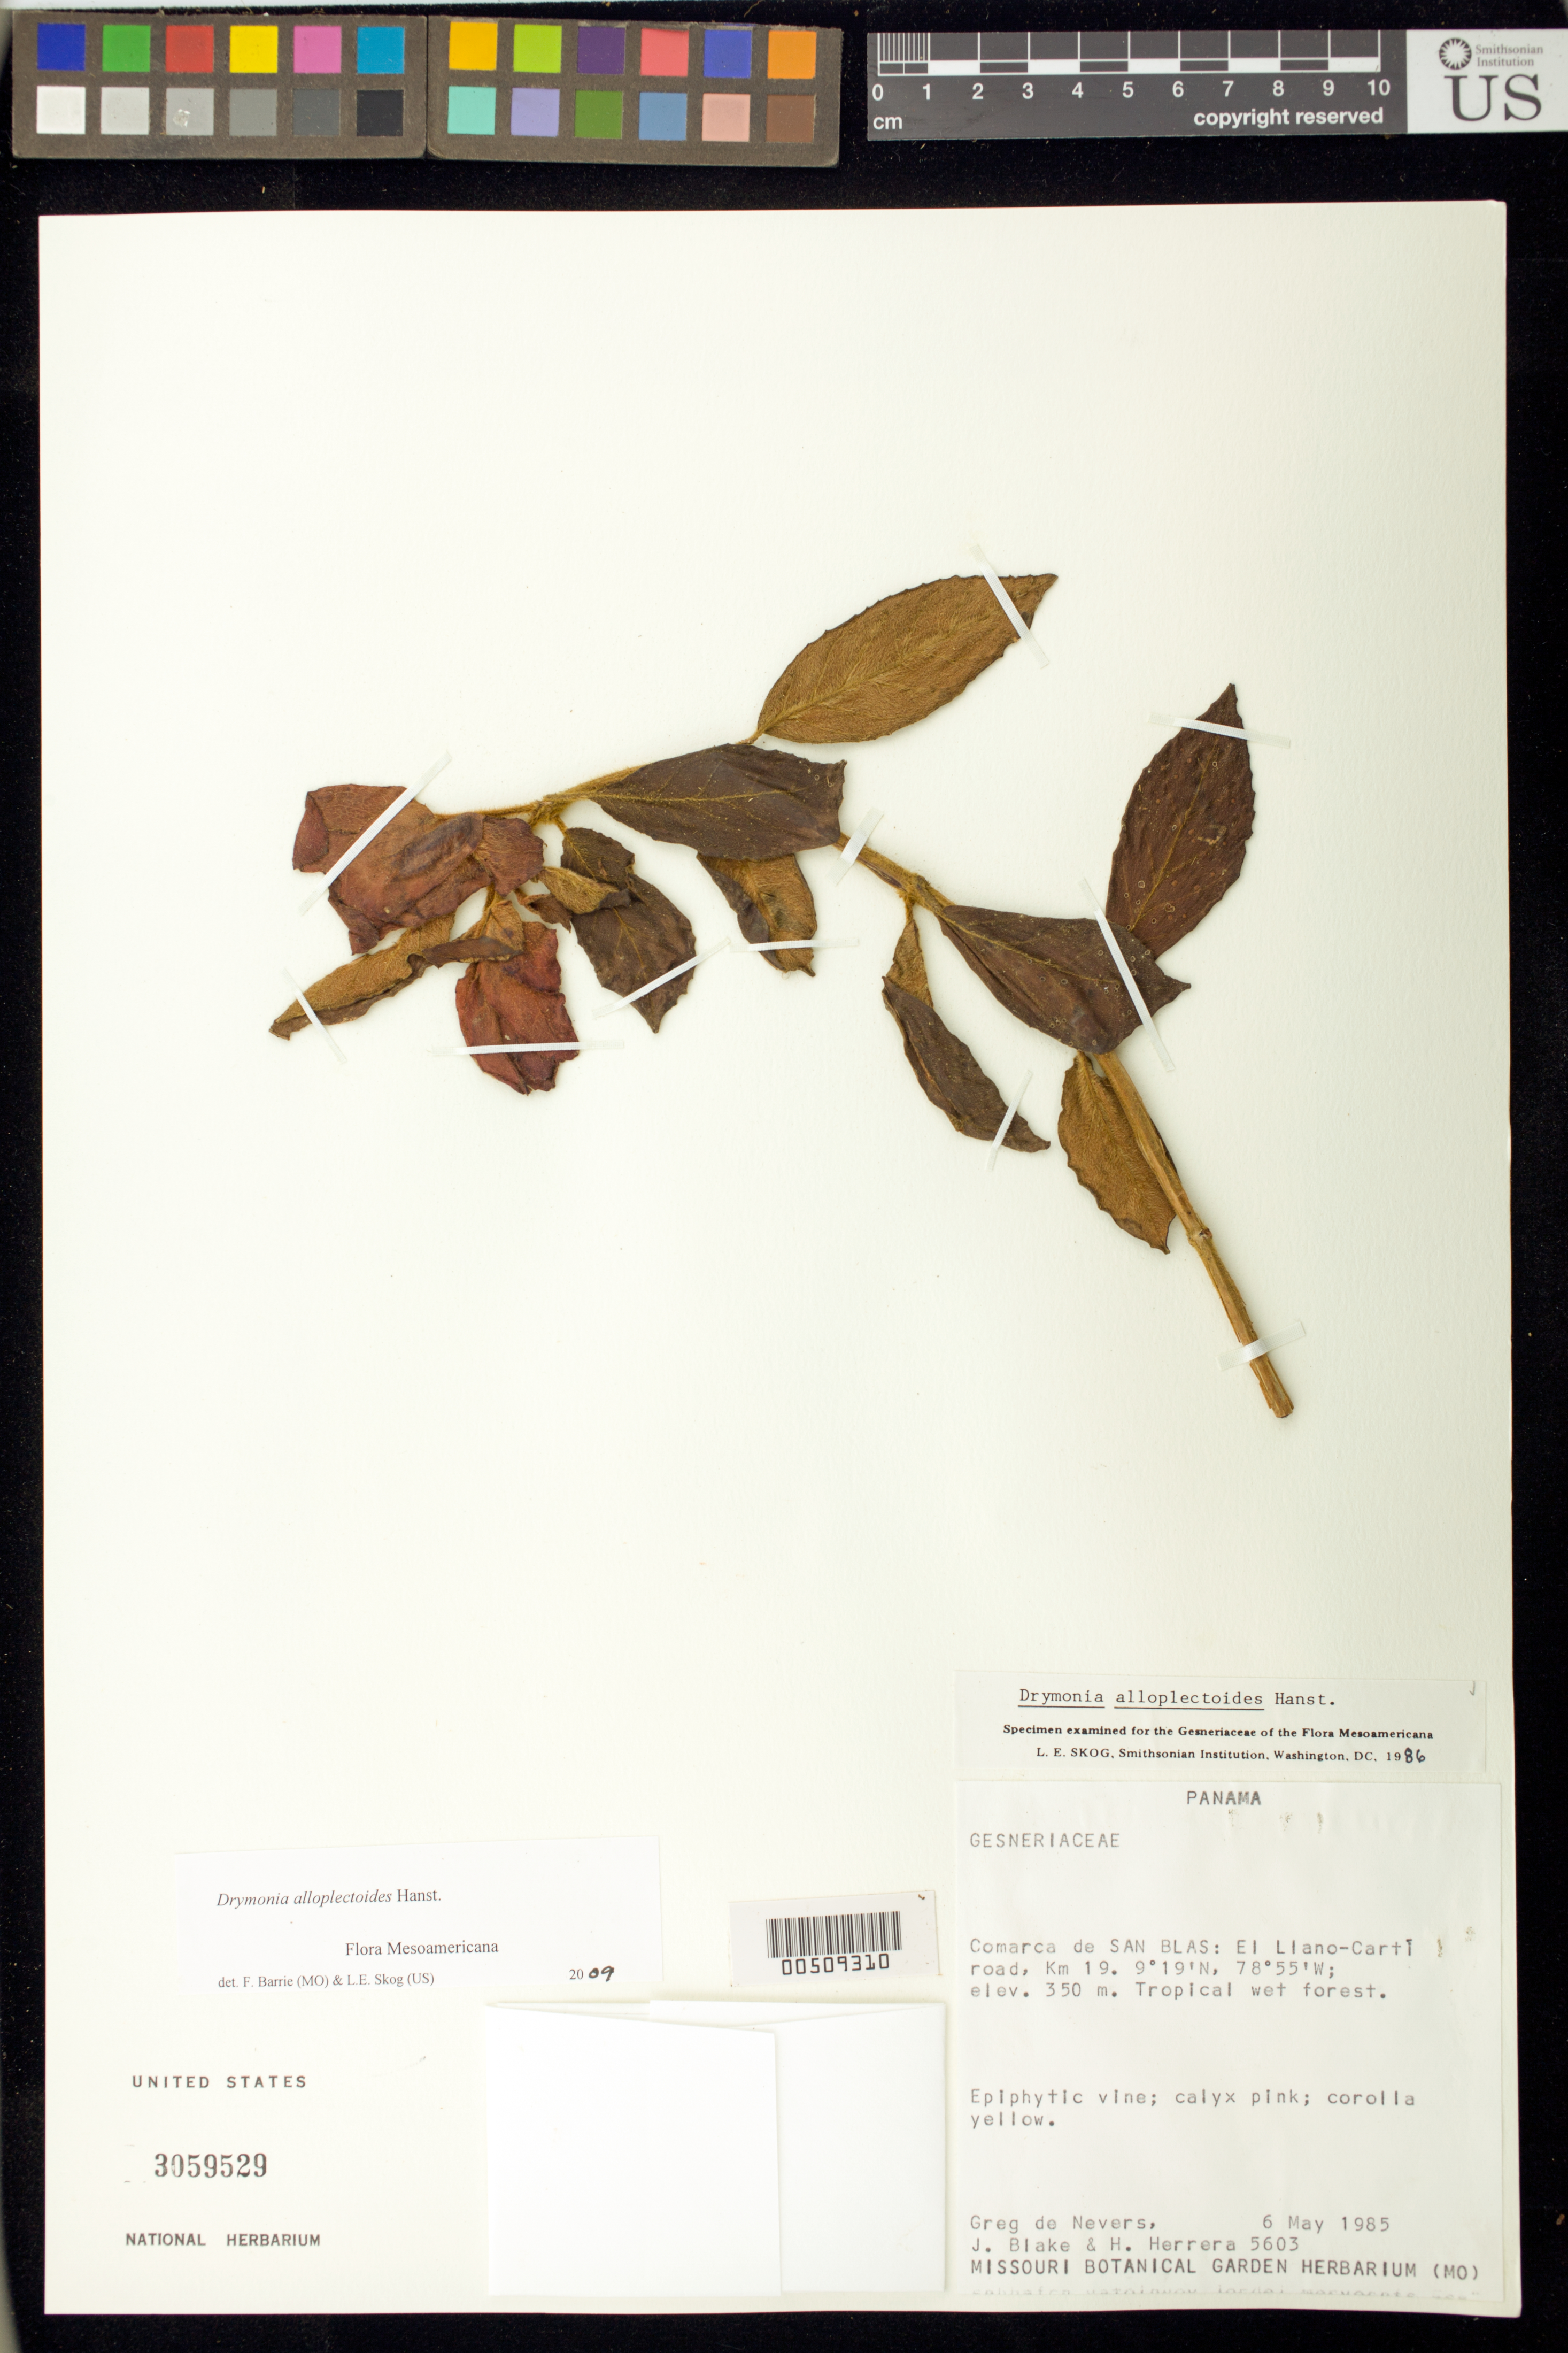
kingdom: Plantae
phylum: Tracheophyta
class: Magnoliopsida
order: Lamiales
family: Gesneriaceae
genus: Drymonia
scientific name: Drymonia alloplectoides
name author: Hanst.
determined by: Skog, Laurence E.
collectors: G. C. de Nevers, J. Blake & H. Herrera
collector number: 5603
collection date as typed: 06 May 1985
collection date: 1985-05-06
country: Panama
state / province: Kuna Yala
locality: Comarca de San Blas: El Llano-Cartí road, km 19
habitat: Tropical wet forest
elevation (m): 350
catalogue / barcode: US 3059529